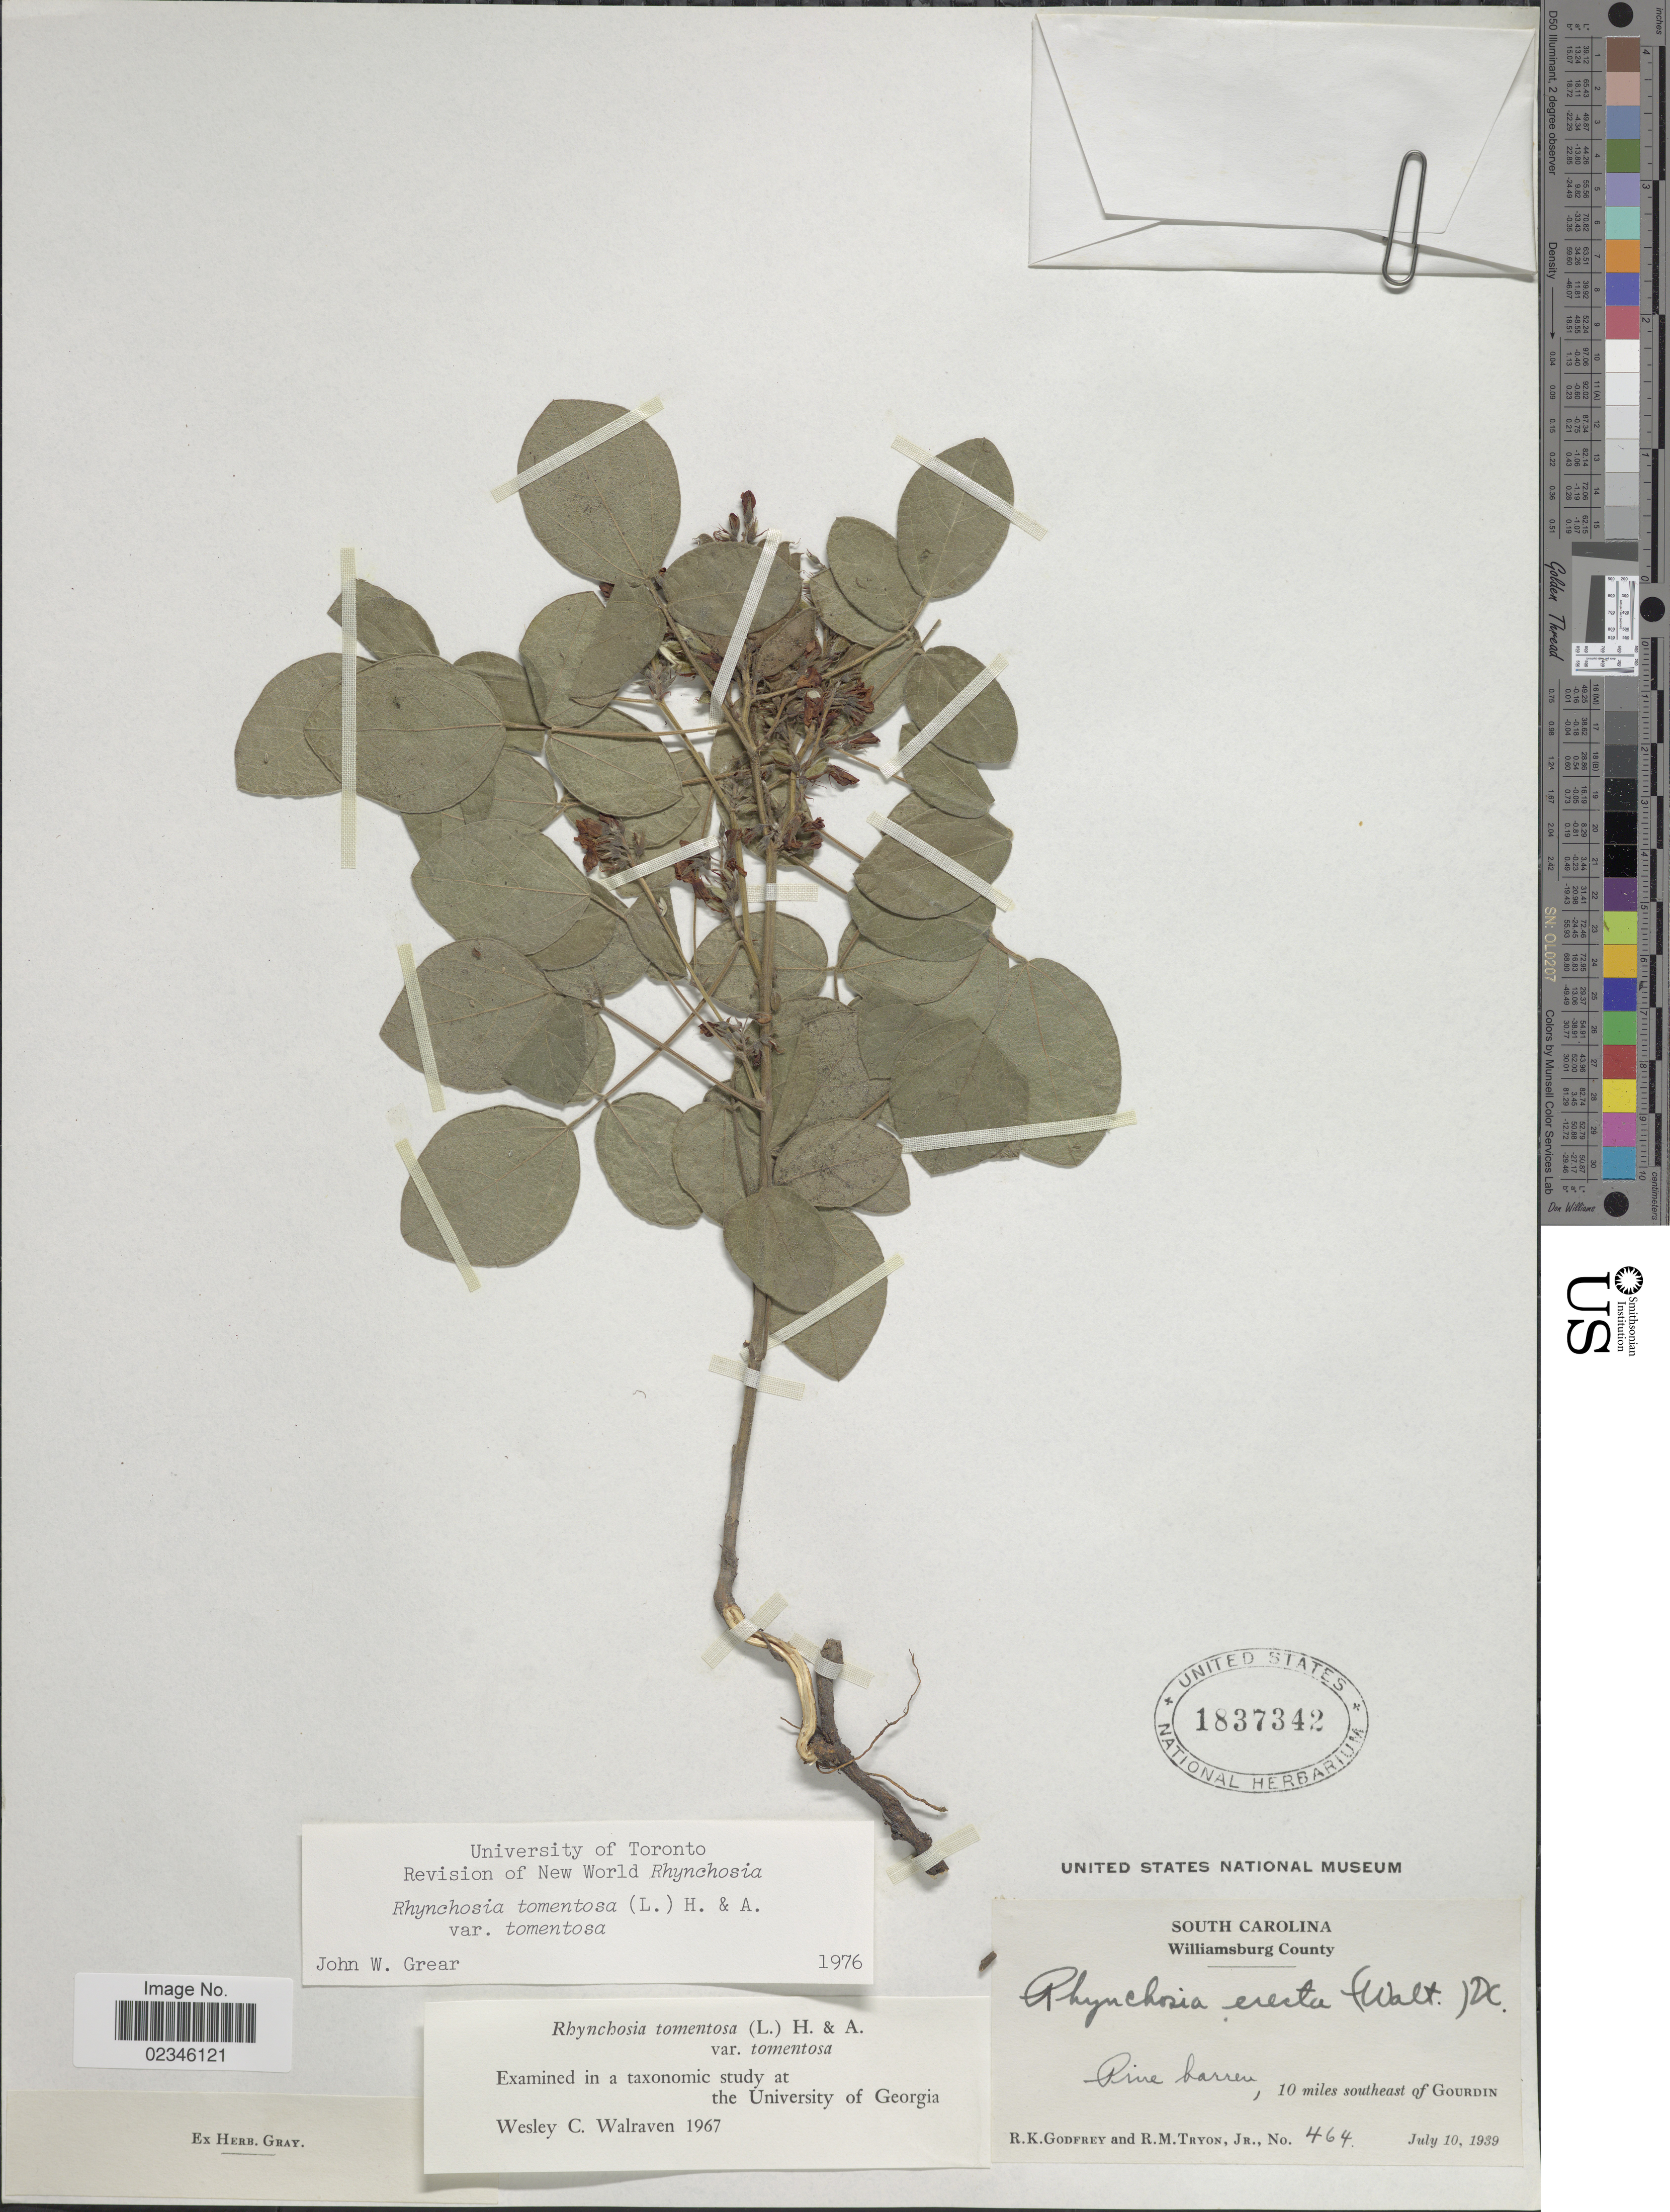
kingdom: Plantae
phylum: Tracheophyta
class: Magnoliopsida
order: Fabales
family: Fabaceae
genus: Rhynchosia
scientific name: Rhynchosia tomentosa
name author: (L.) Hook. & Arn.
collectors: R. K. Godfrey & R. M. Tryon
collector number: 464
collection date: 1939-07-10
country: United States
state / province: South Carolina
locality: Williamsburg County. Pine Barren, 10 miles southeast of Gourdin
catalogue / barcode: US 1837342